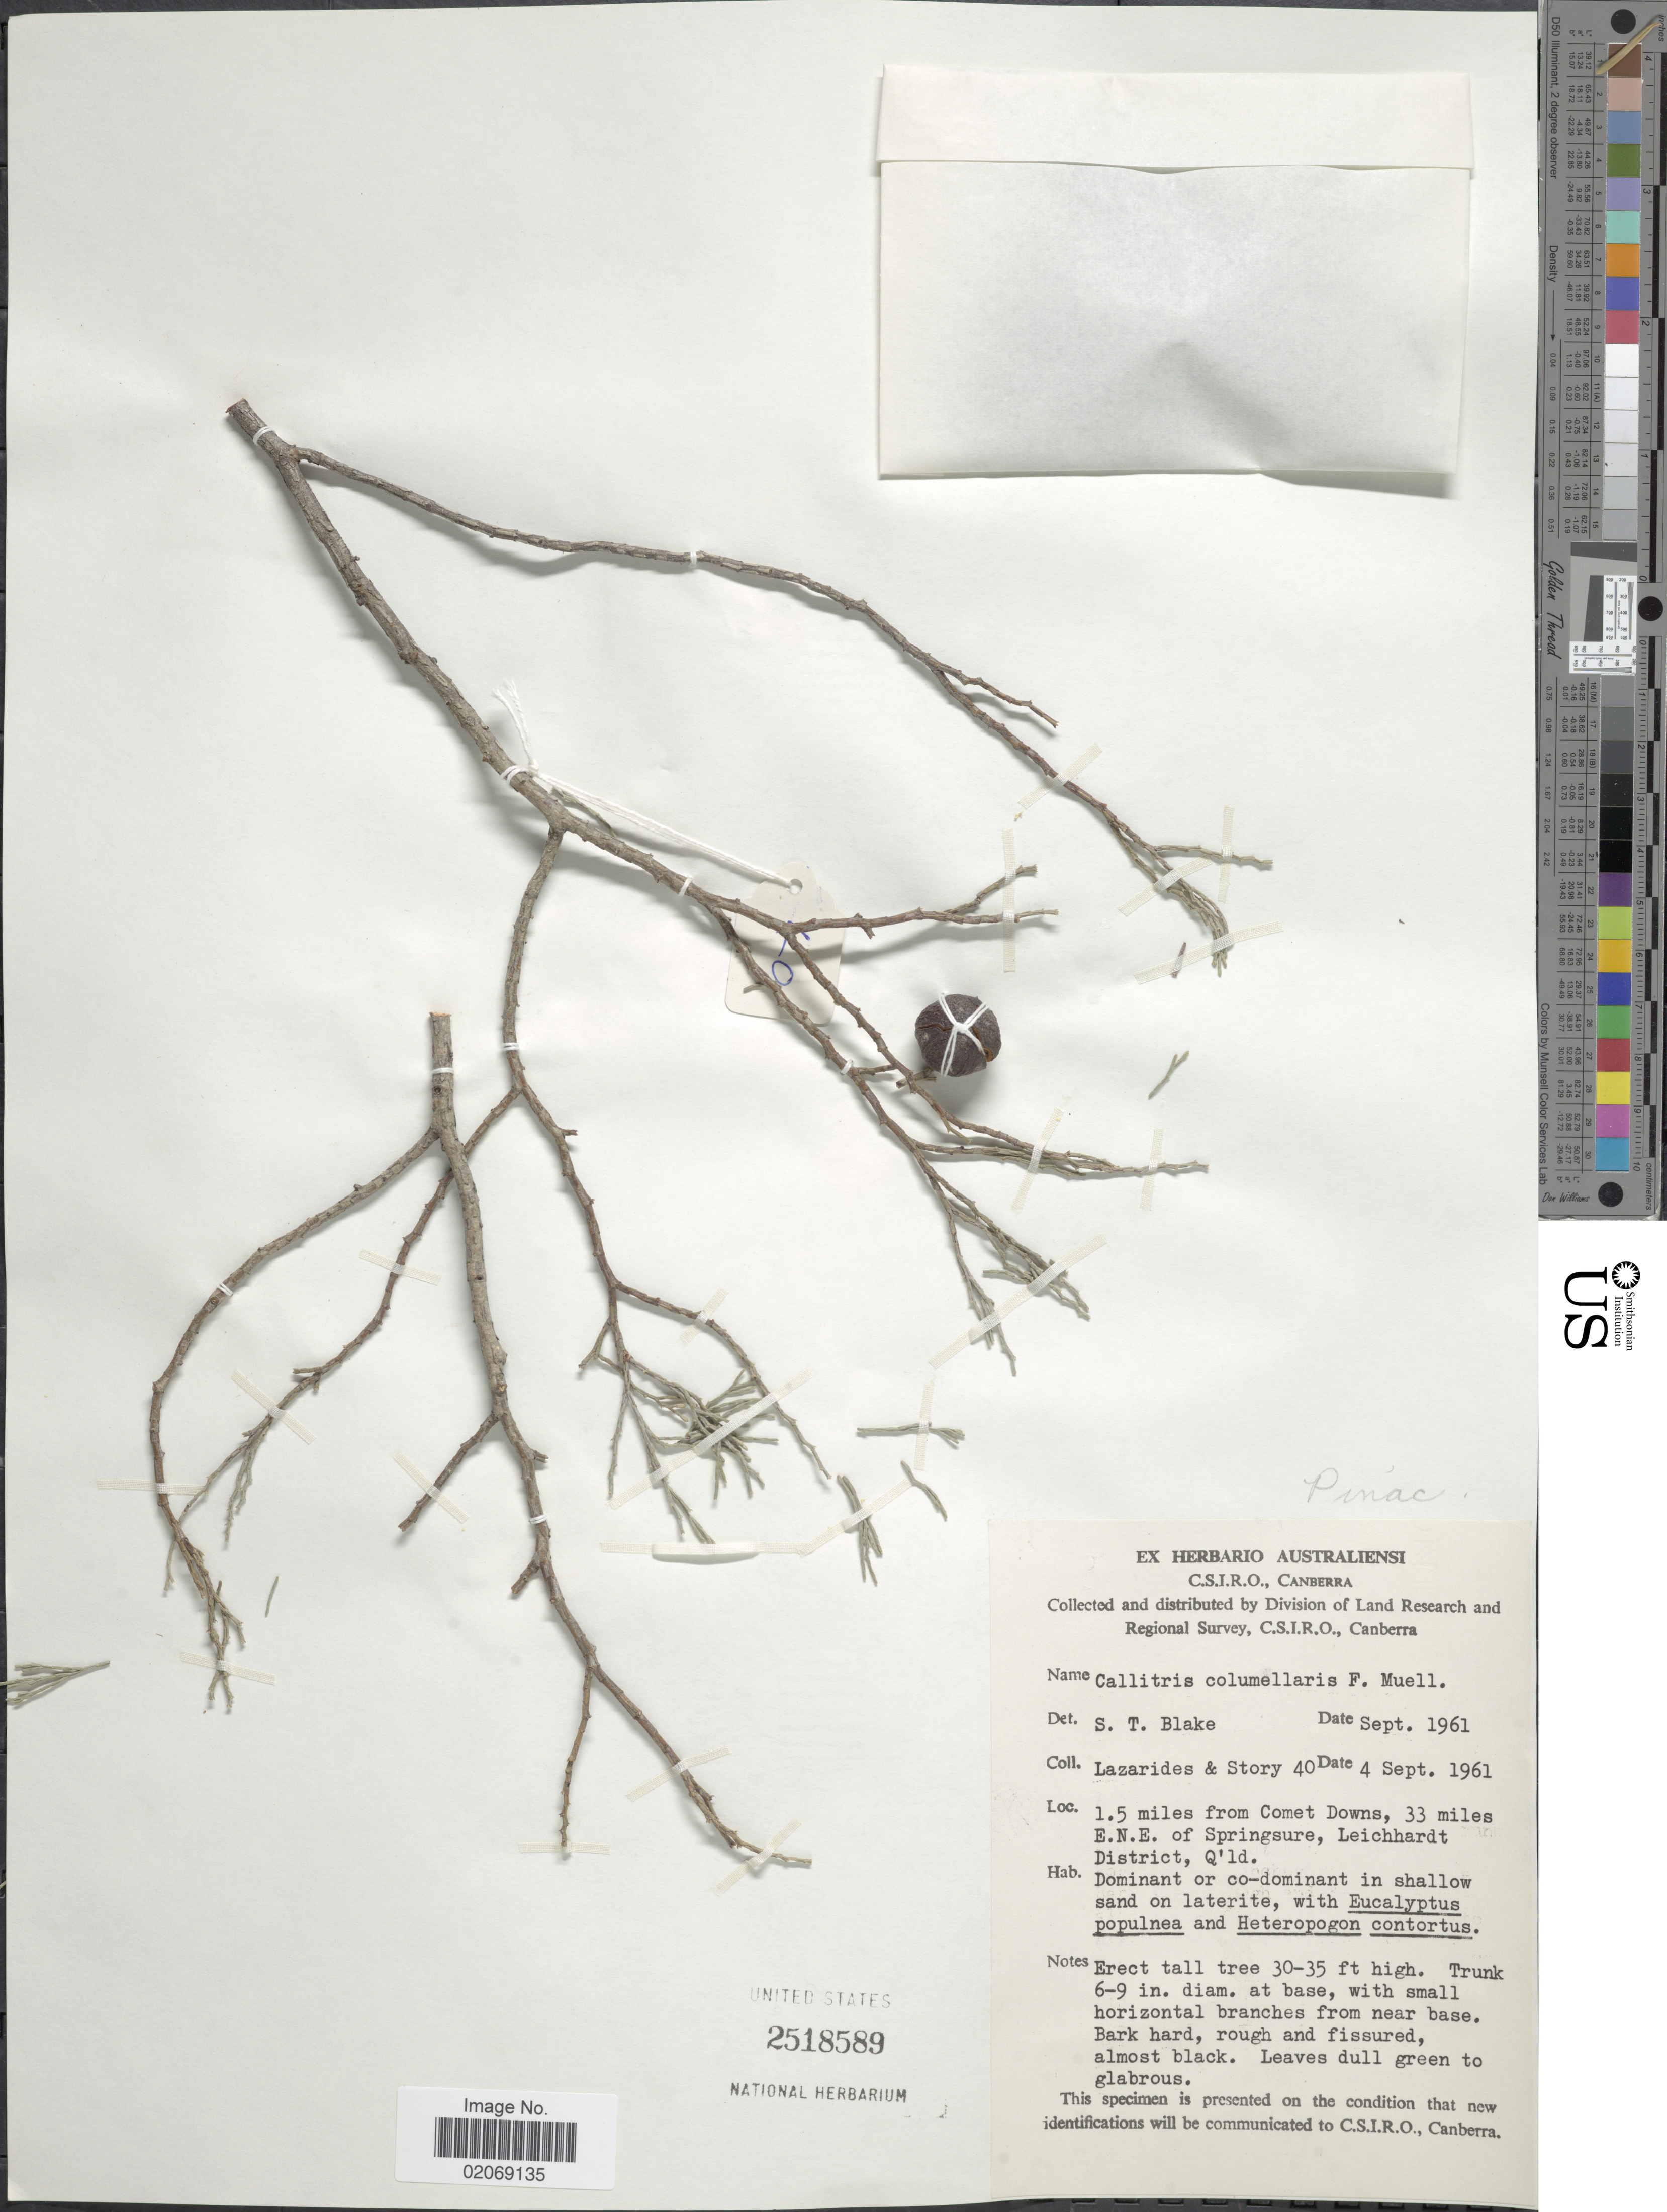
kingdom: Plantae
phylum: Tracheophyta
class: Pinopsida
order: Pinales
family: Cupressaceae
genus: Callitris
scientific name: Callitris columellaris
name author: F. Muell.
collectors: M. Lazarides & -. Story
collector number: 40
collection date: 1961-09-04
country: Australia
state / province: Queensland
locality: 1.5 miles from Comet Downs, 33 miles E.N.E. of Springsure, Leichhardt District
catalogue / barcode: US 2518589